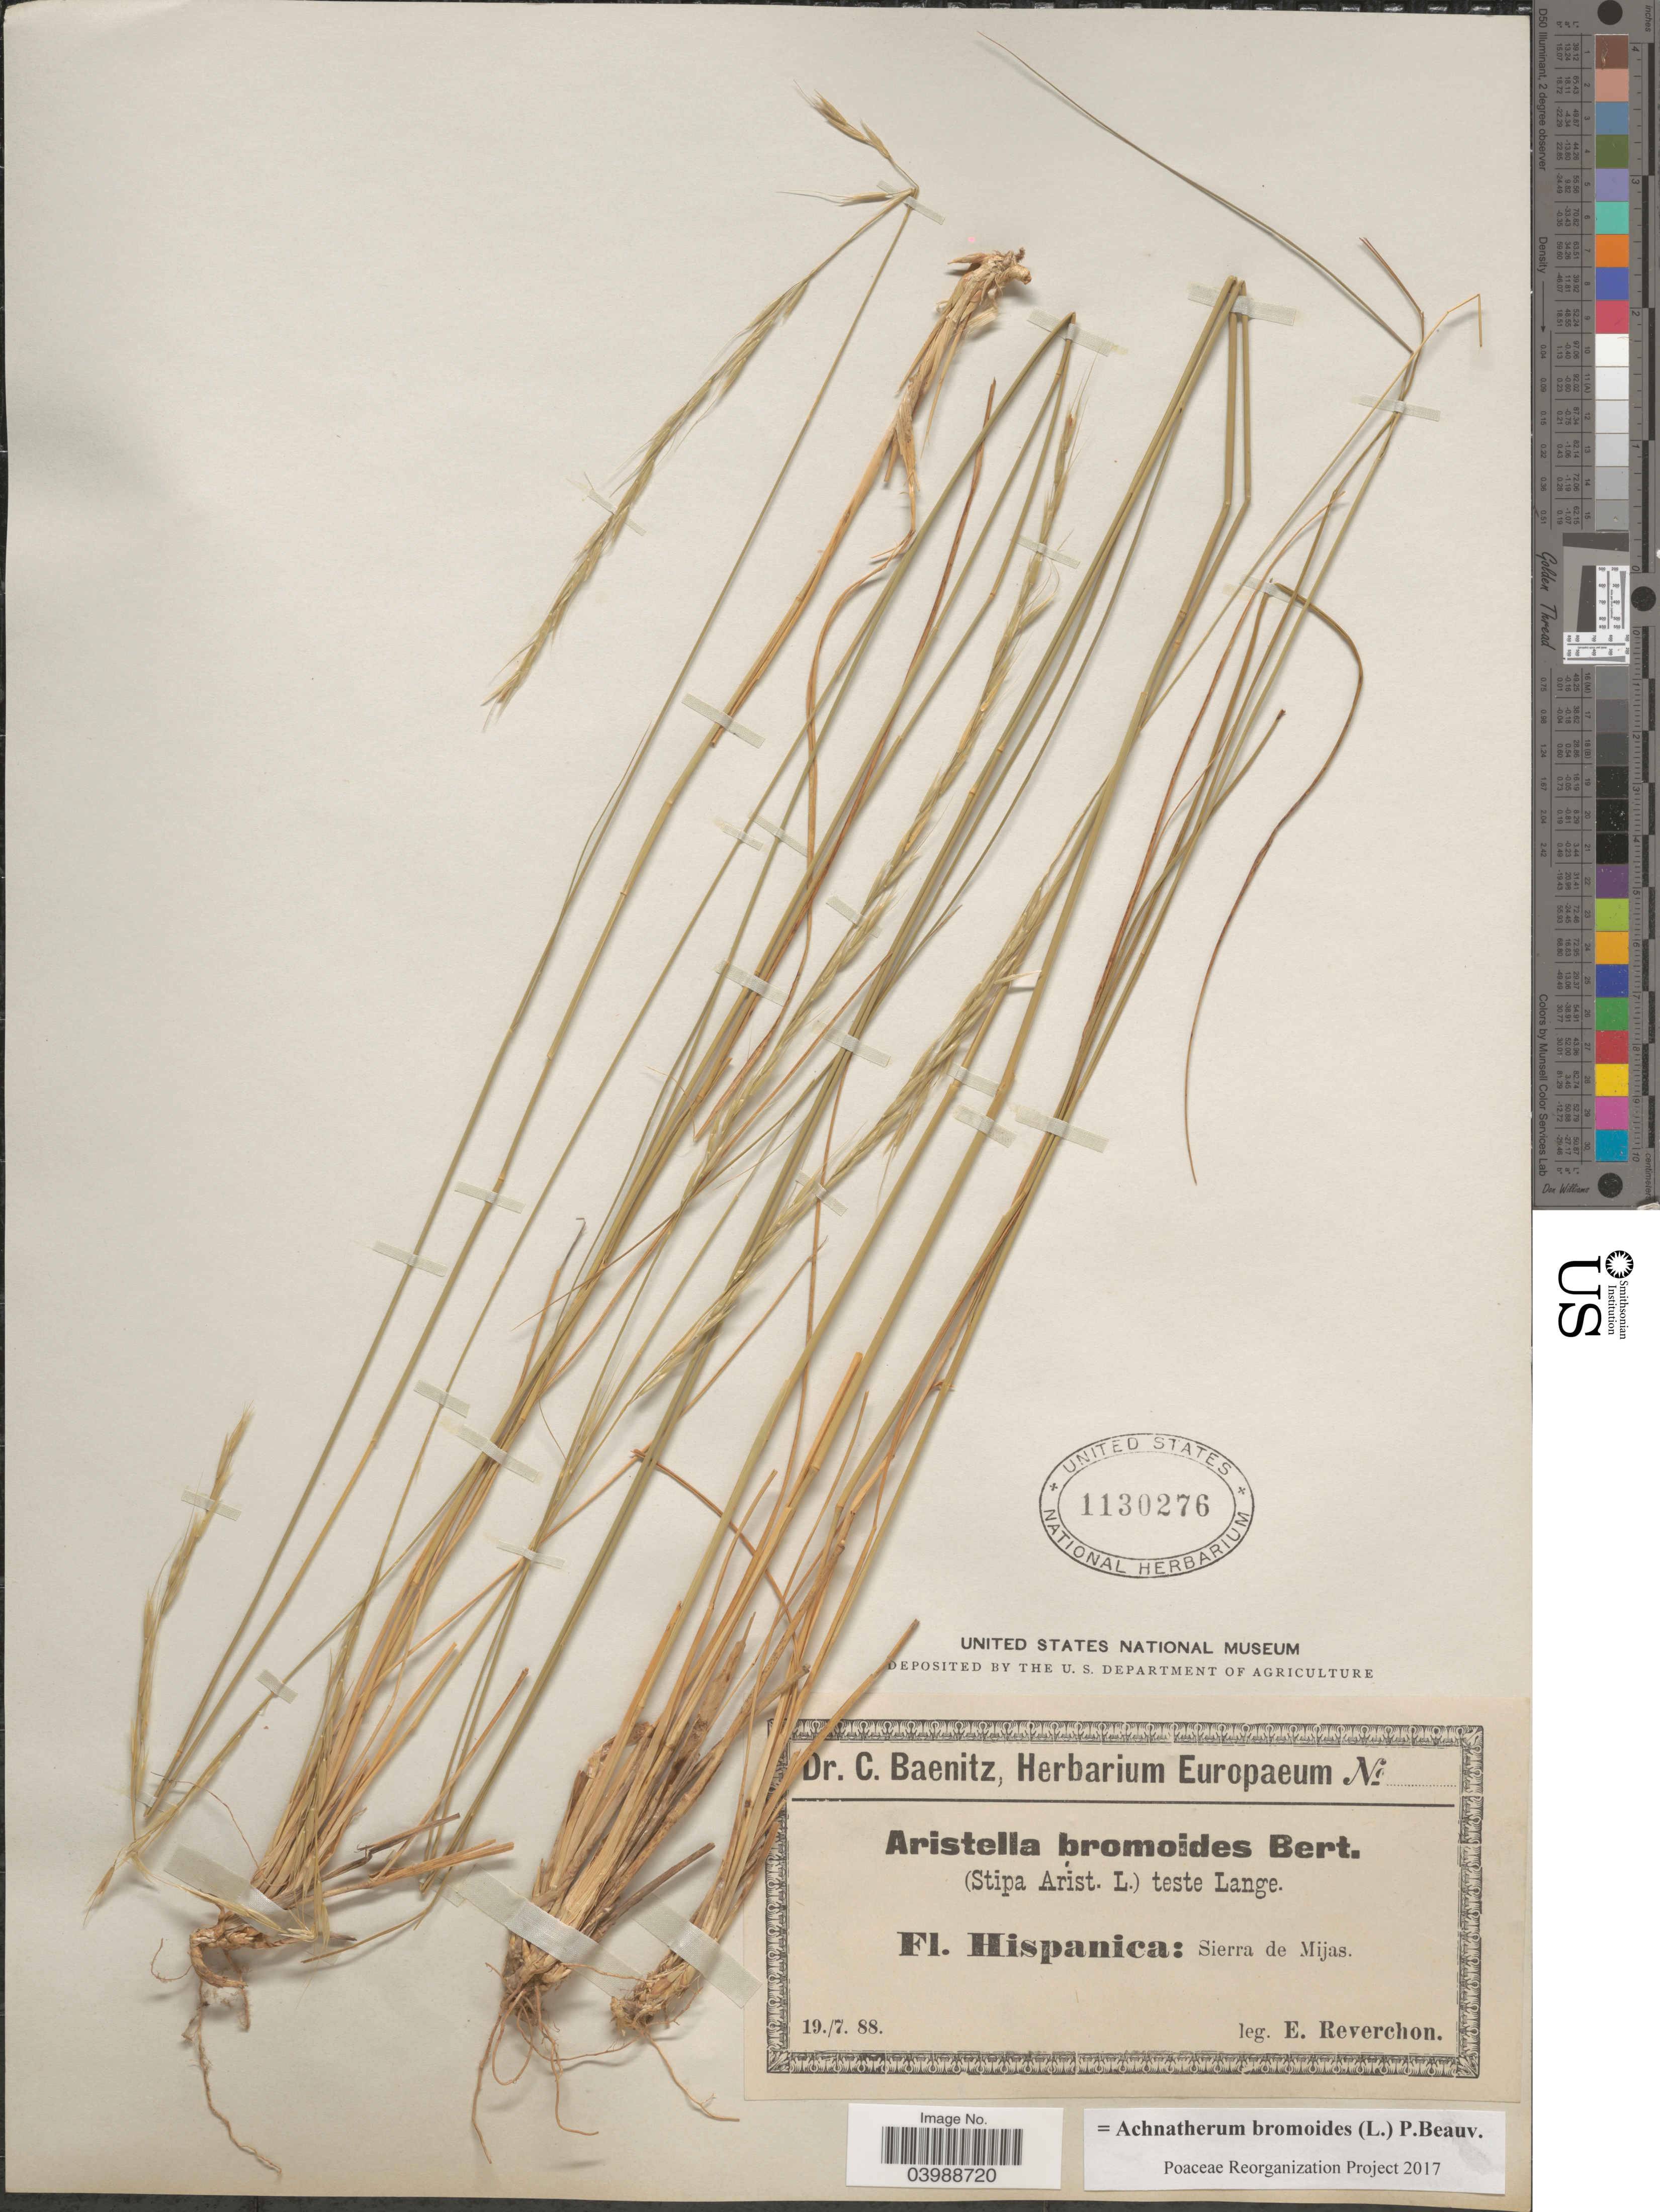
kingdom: Plantae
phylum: Tracheophyta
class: Liliopsida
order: Poales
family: Poaceae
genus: Achnatherum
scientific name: Achnatherum bromoides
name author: (L.) P. Beauv.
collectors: E. Reverchon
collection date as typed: Transcribed d/m/y: 19/7/88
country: Spain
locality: Hispanica: Sierra de Mijas.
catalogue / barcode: US 1130276